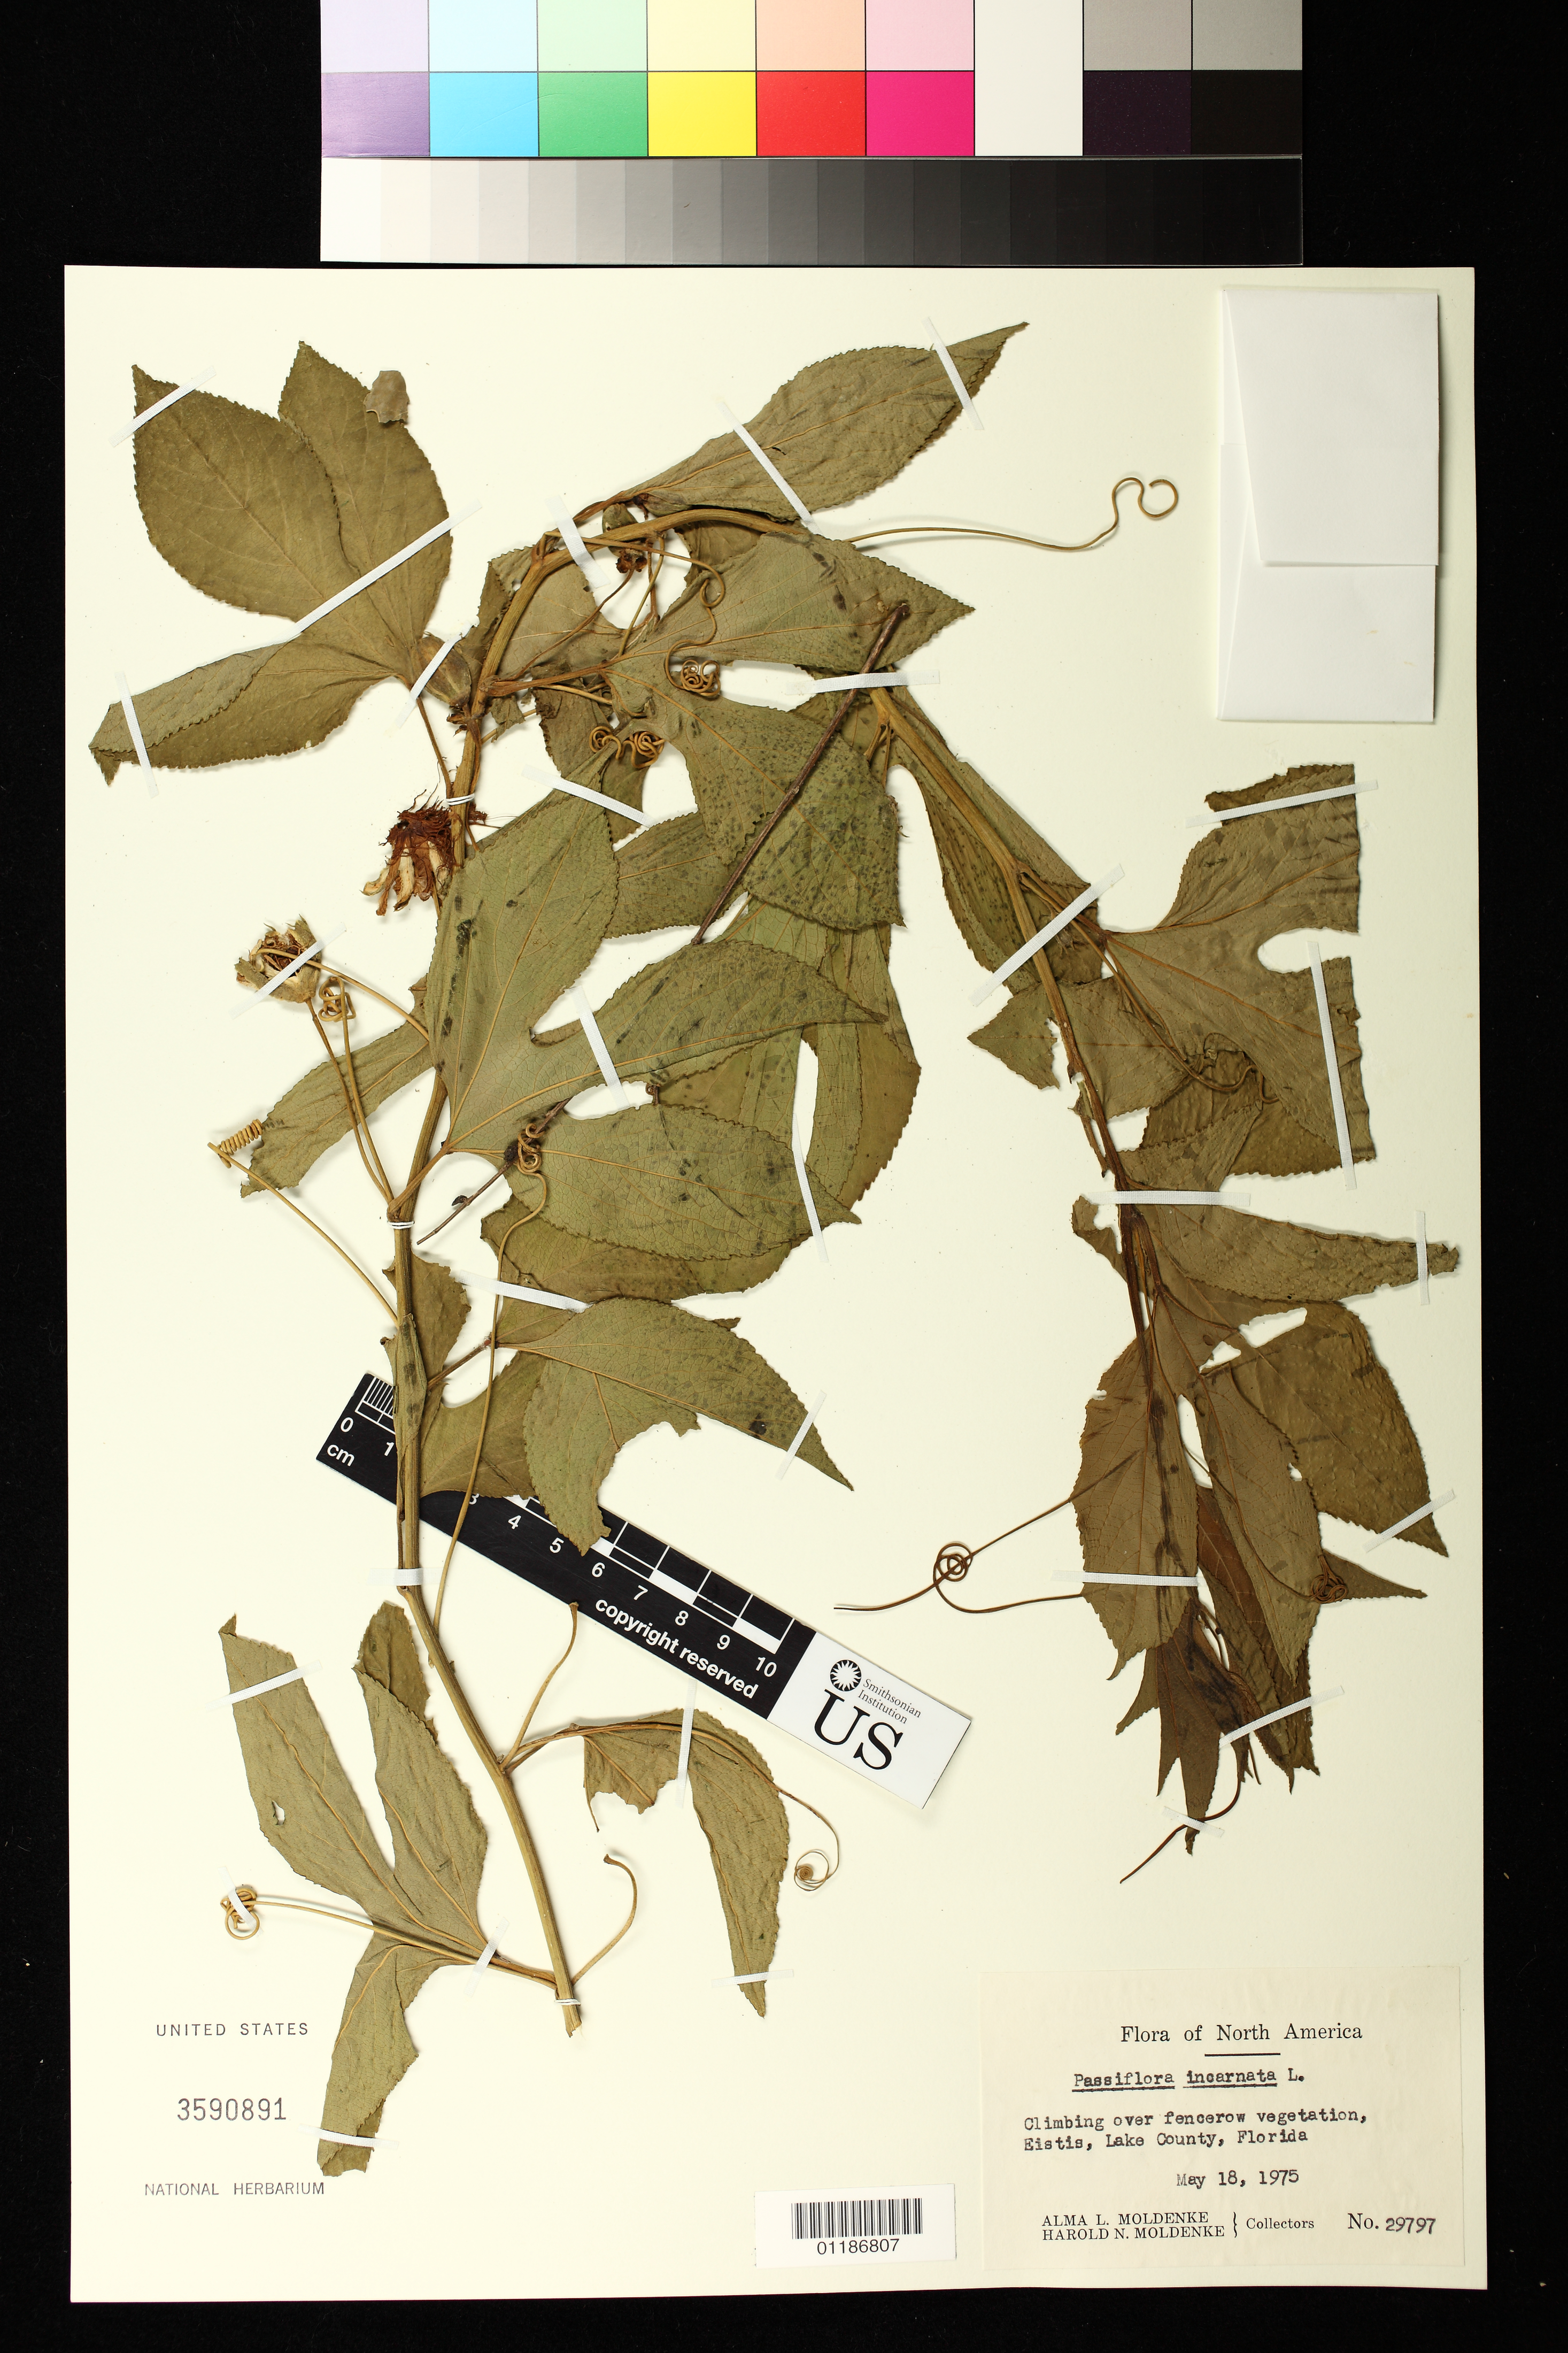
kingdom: Plantae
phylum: Tracheophyta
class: Magnoliopsida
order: Malpighiales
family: Passifloraceae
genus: Passiflora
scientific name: Passiflora incarnata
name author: L.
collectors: A. L. Moldenke & H. N. Moldenke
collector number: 29797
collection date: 1975-05-18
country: United States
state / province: Florida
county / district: Lake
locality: Climbing over fencerow vegetation, Eistis [Eustis]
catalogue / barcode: US 3590891